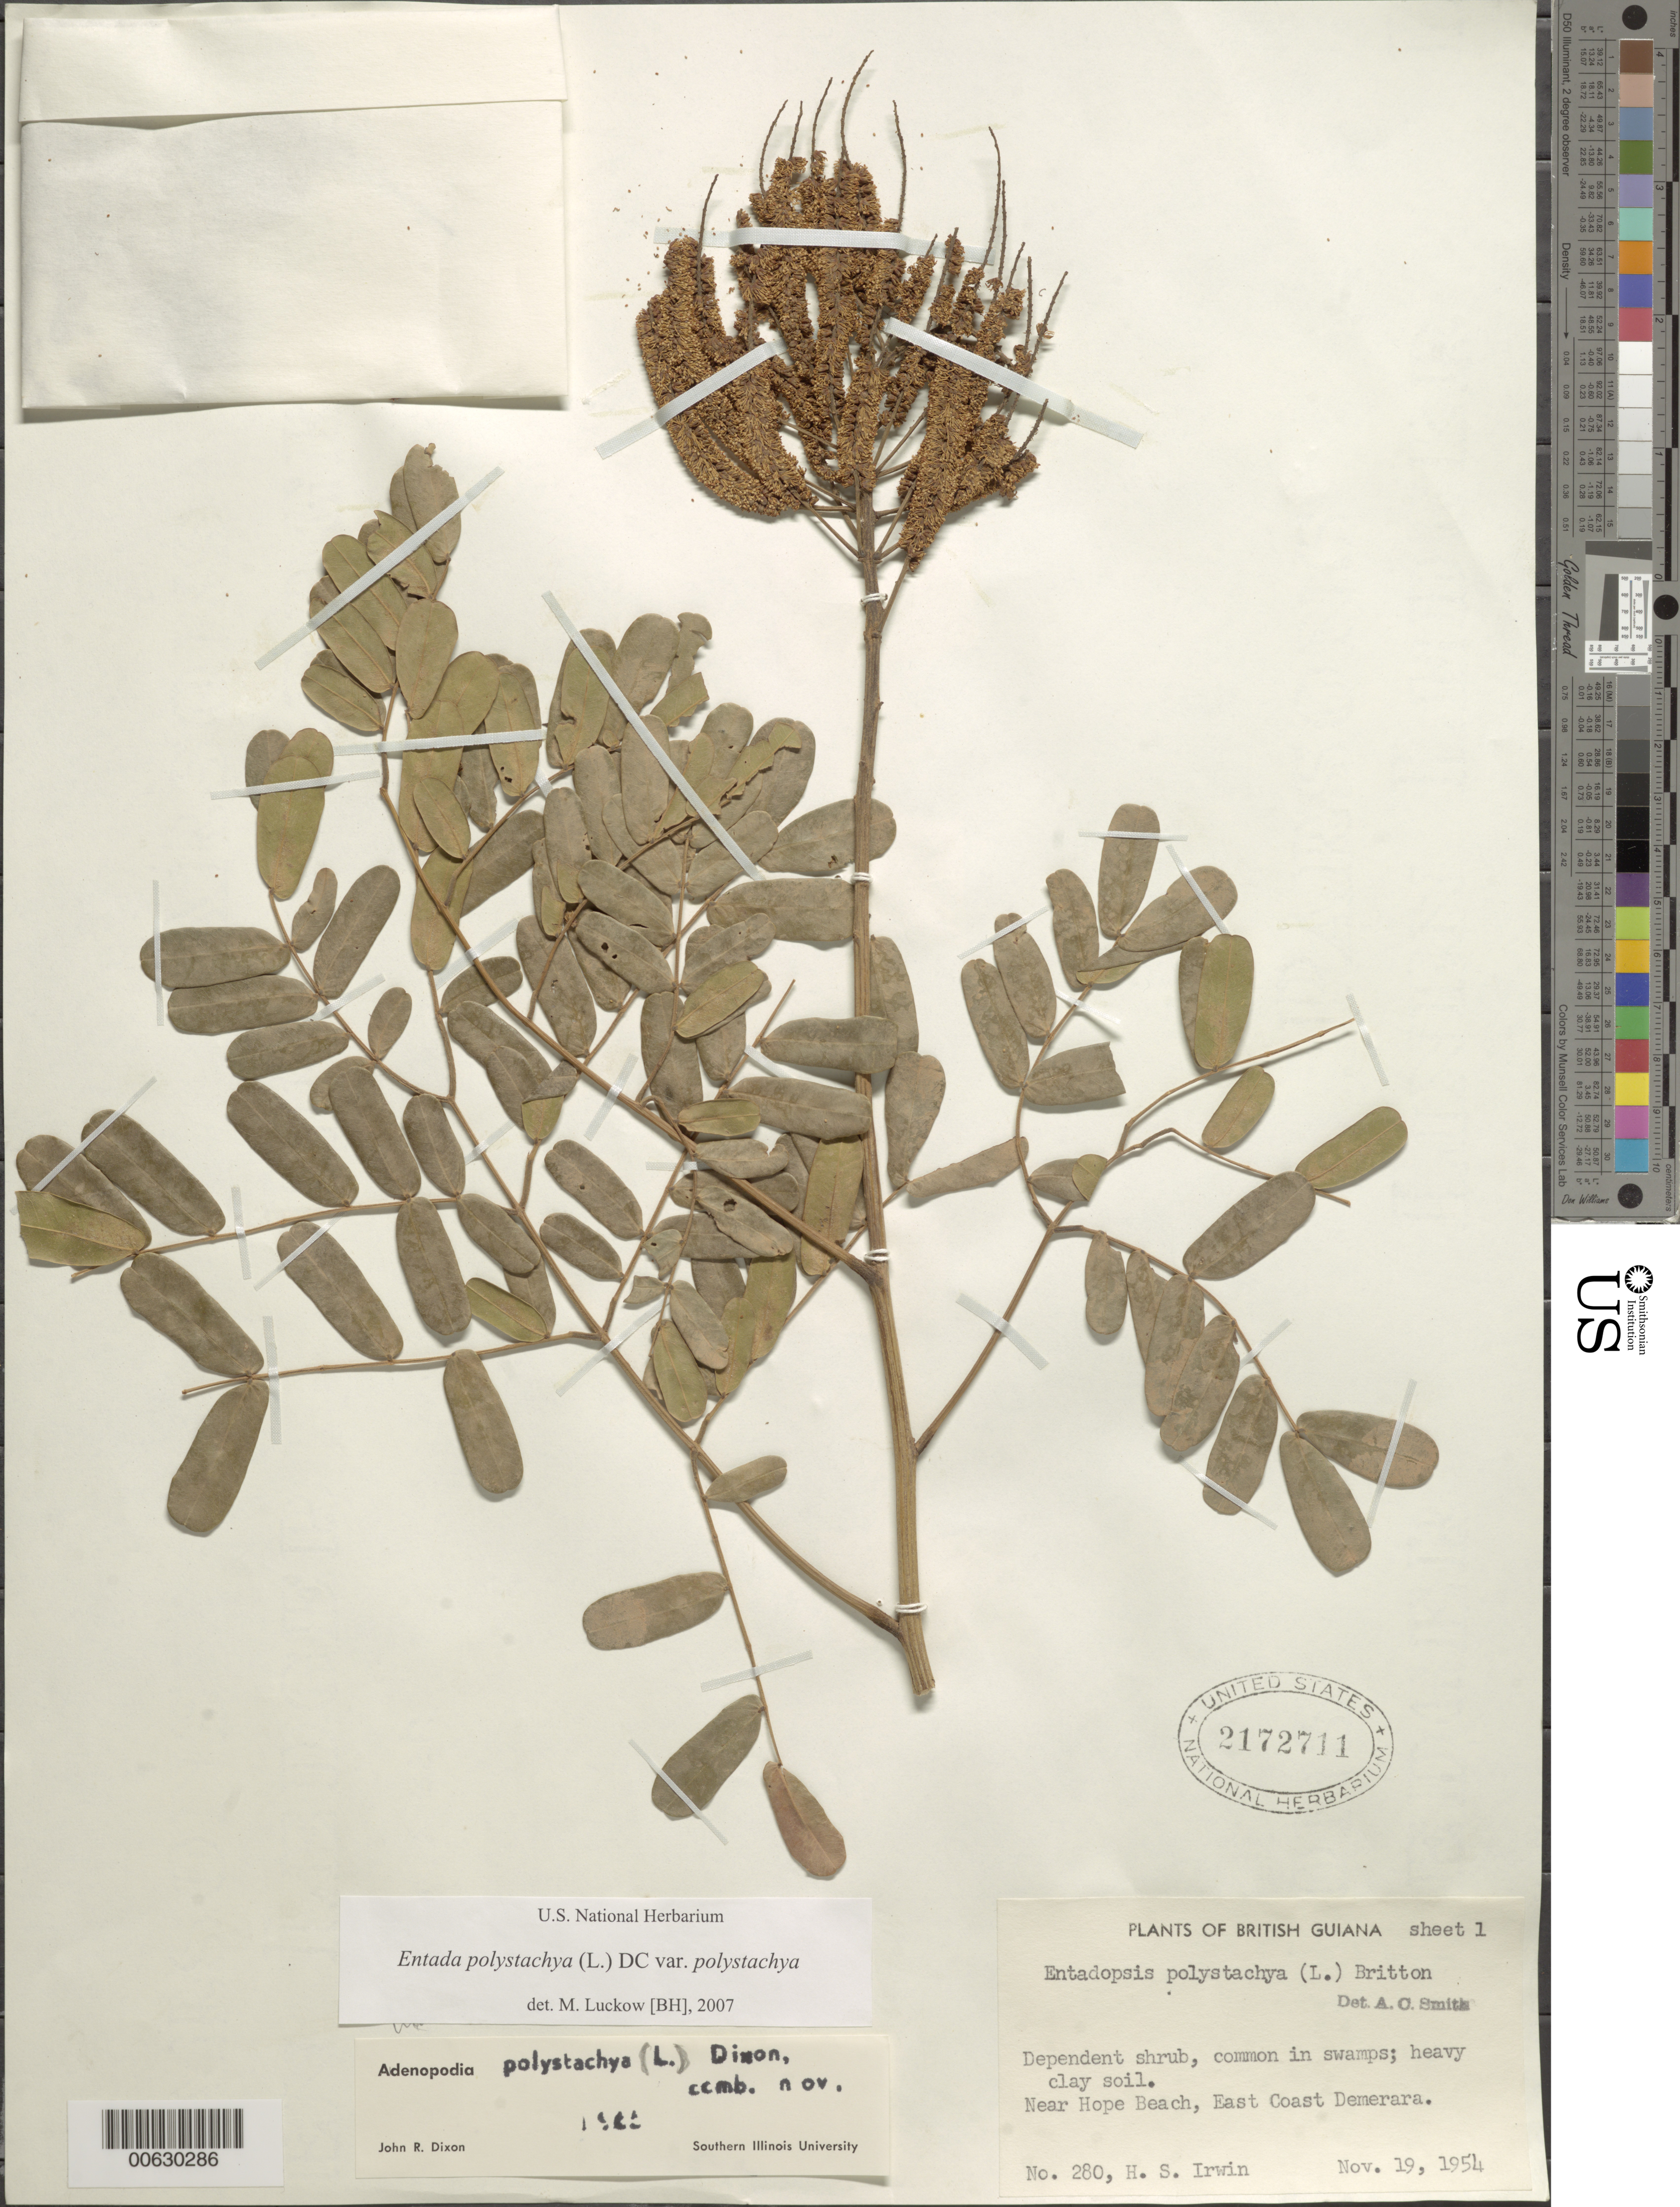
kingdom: Plantae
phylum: Tracheophyta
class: Magnoliopsida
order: Fabales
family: Fabaceae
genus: Entada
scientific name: Entada polystachya var. polystachya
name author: (L.) DC.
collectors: H. Irwin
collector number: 280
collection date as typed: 19-Nov-54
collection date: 1954-11-19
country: Guyana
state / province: Demerara-Mahaica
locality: Hope Beach, East Coast Demerara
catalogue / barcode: US 2172711